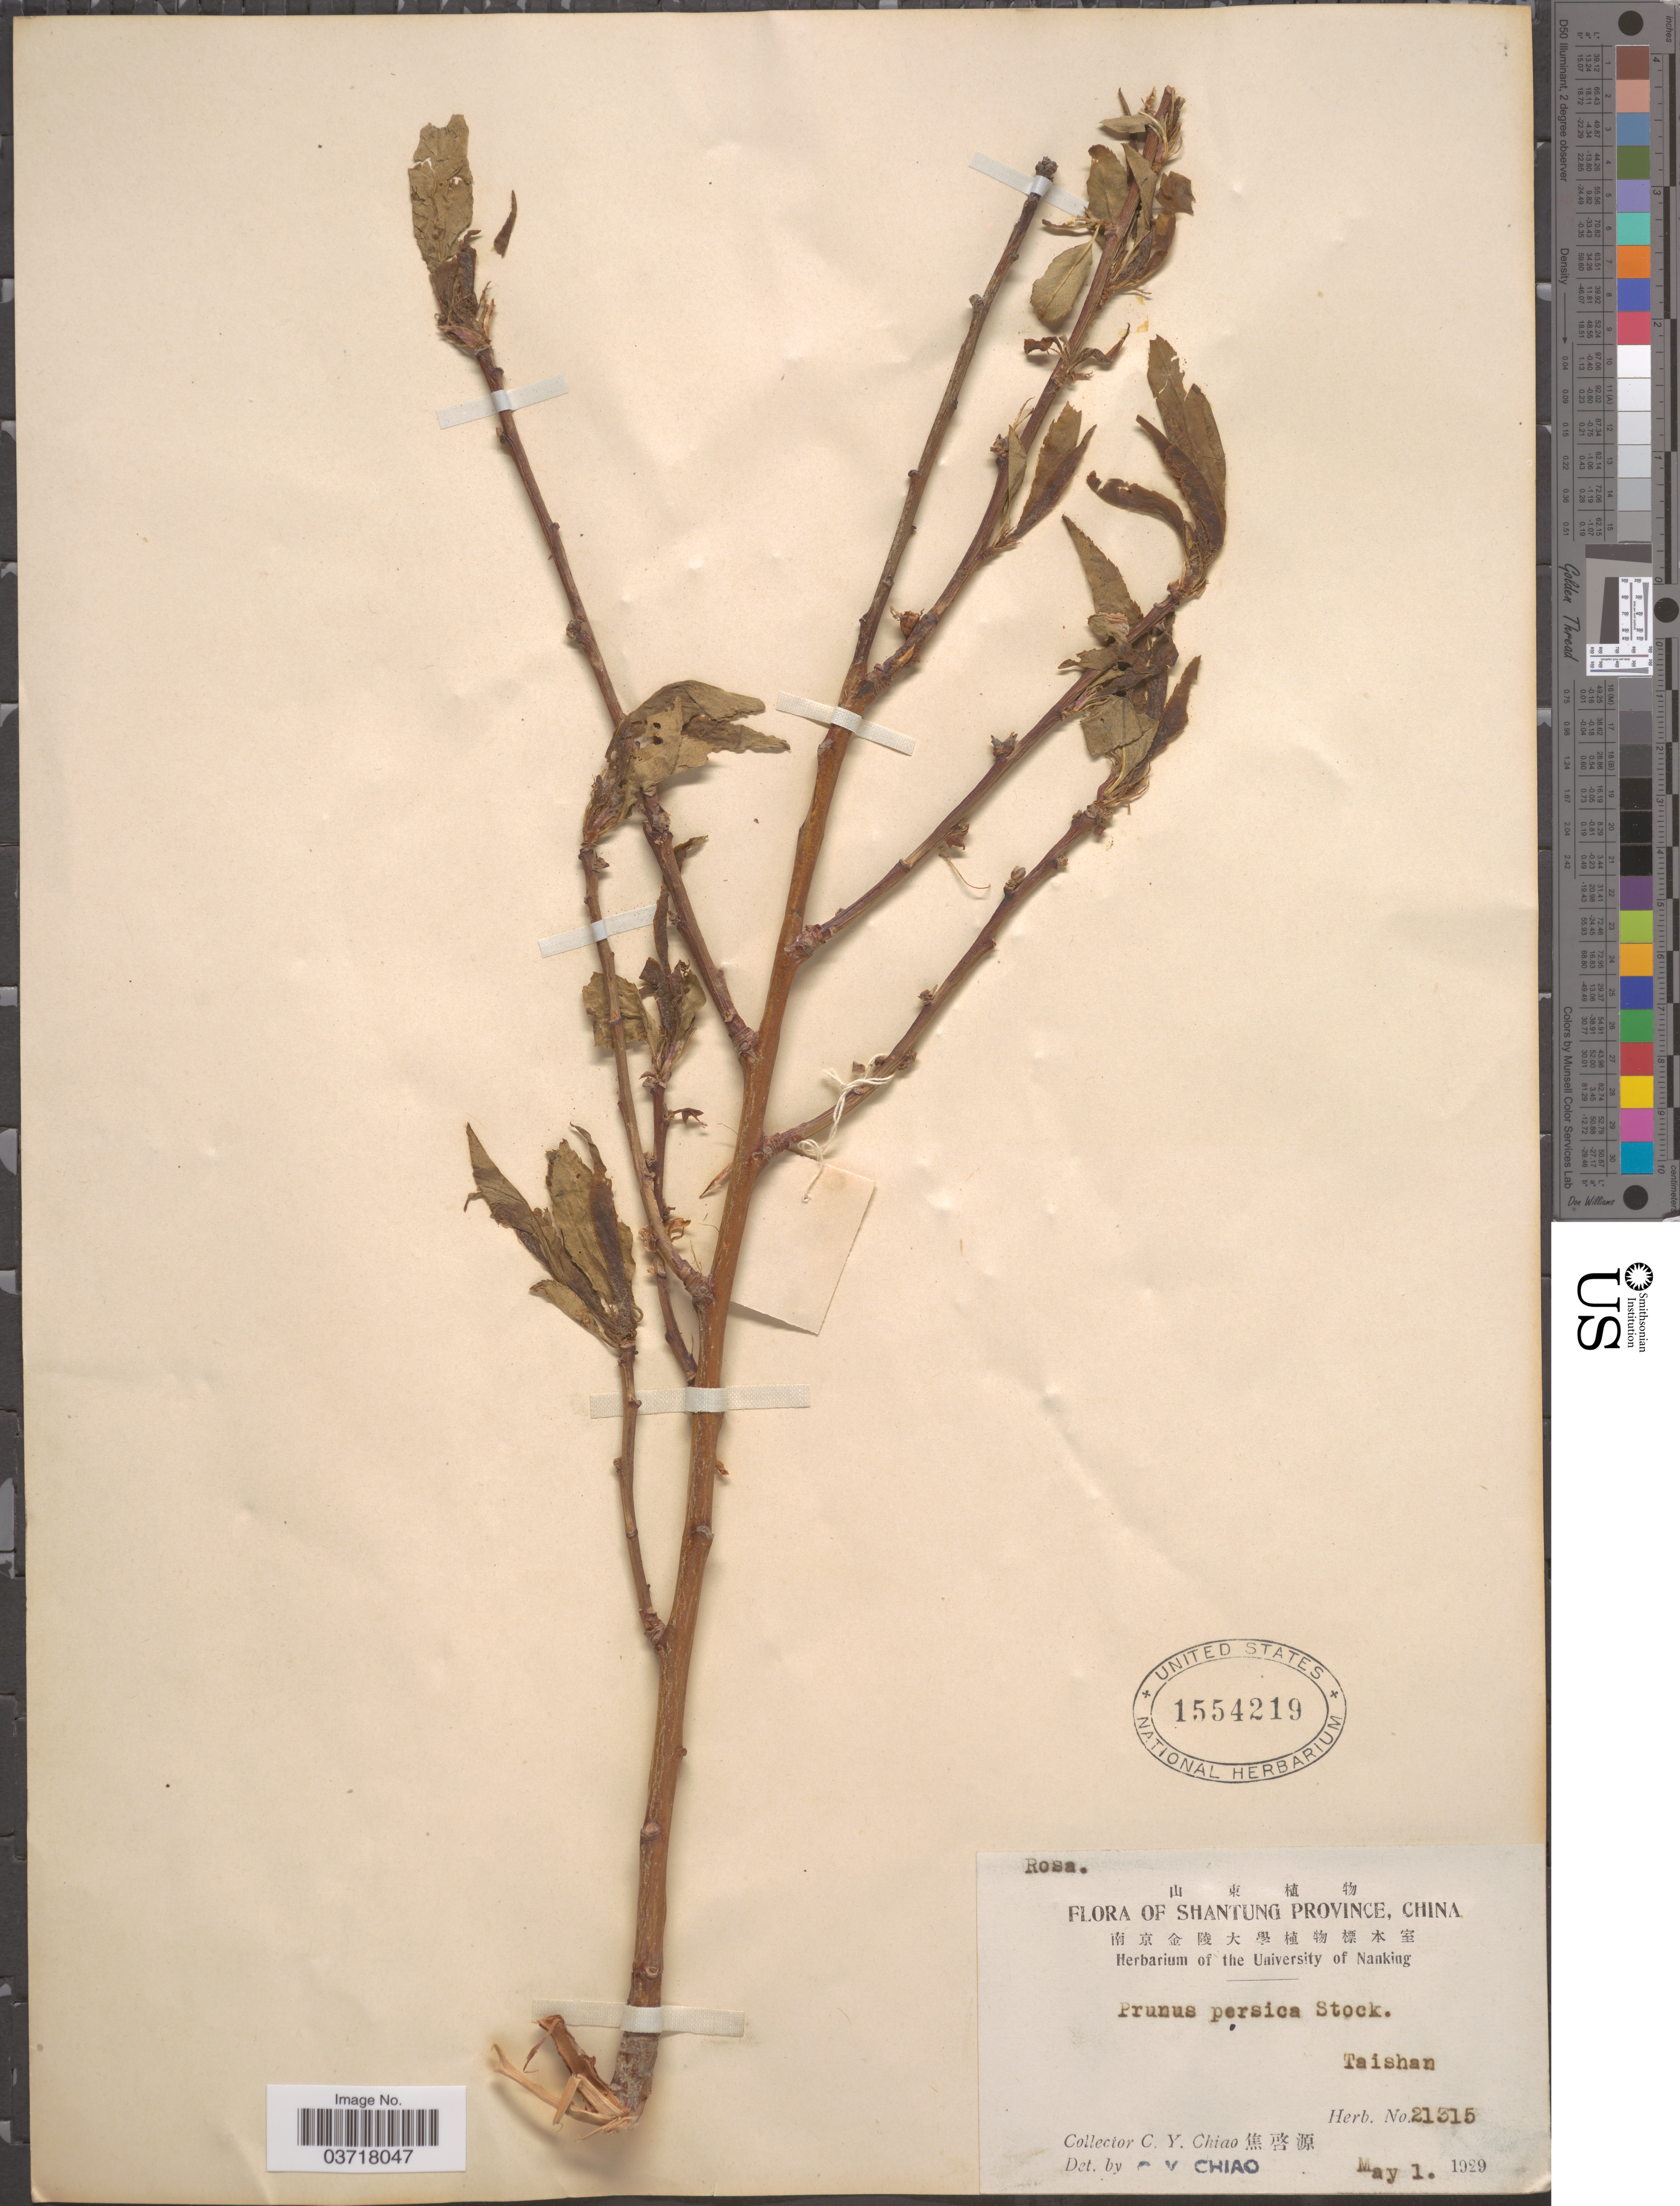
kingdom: Plantae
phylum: Tracheophyta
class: Magnoliopsida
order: Rosales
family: Rosaceae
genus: Prunus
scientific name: Prunus persica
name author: (L.) Batsch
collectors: C. Y. Chiao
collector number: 21315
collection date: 1929-05-01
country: China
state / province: Shandong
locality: Shantung Province, Taishan.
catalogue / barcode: US 1554219